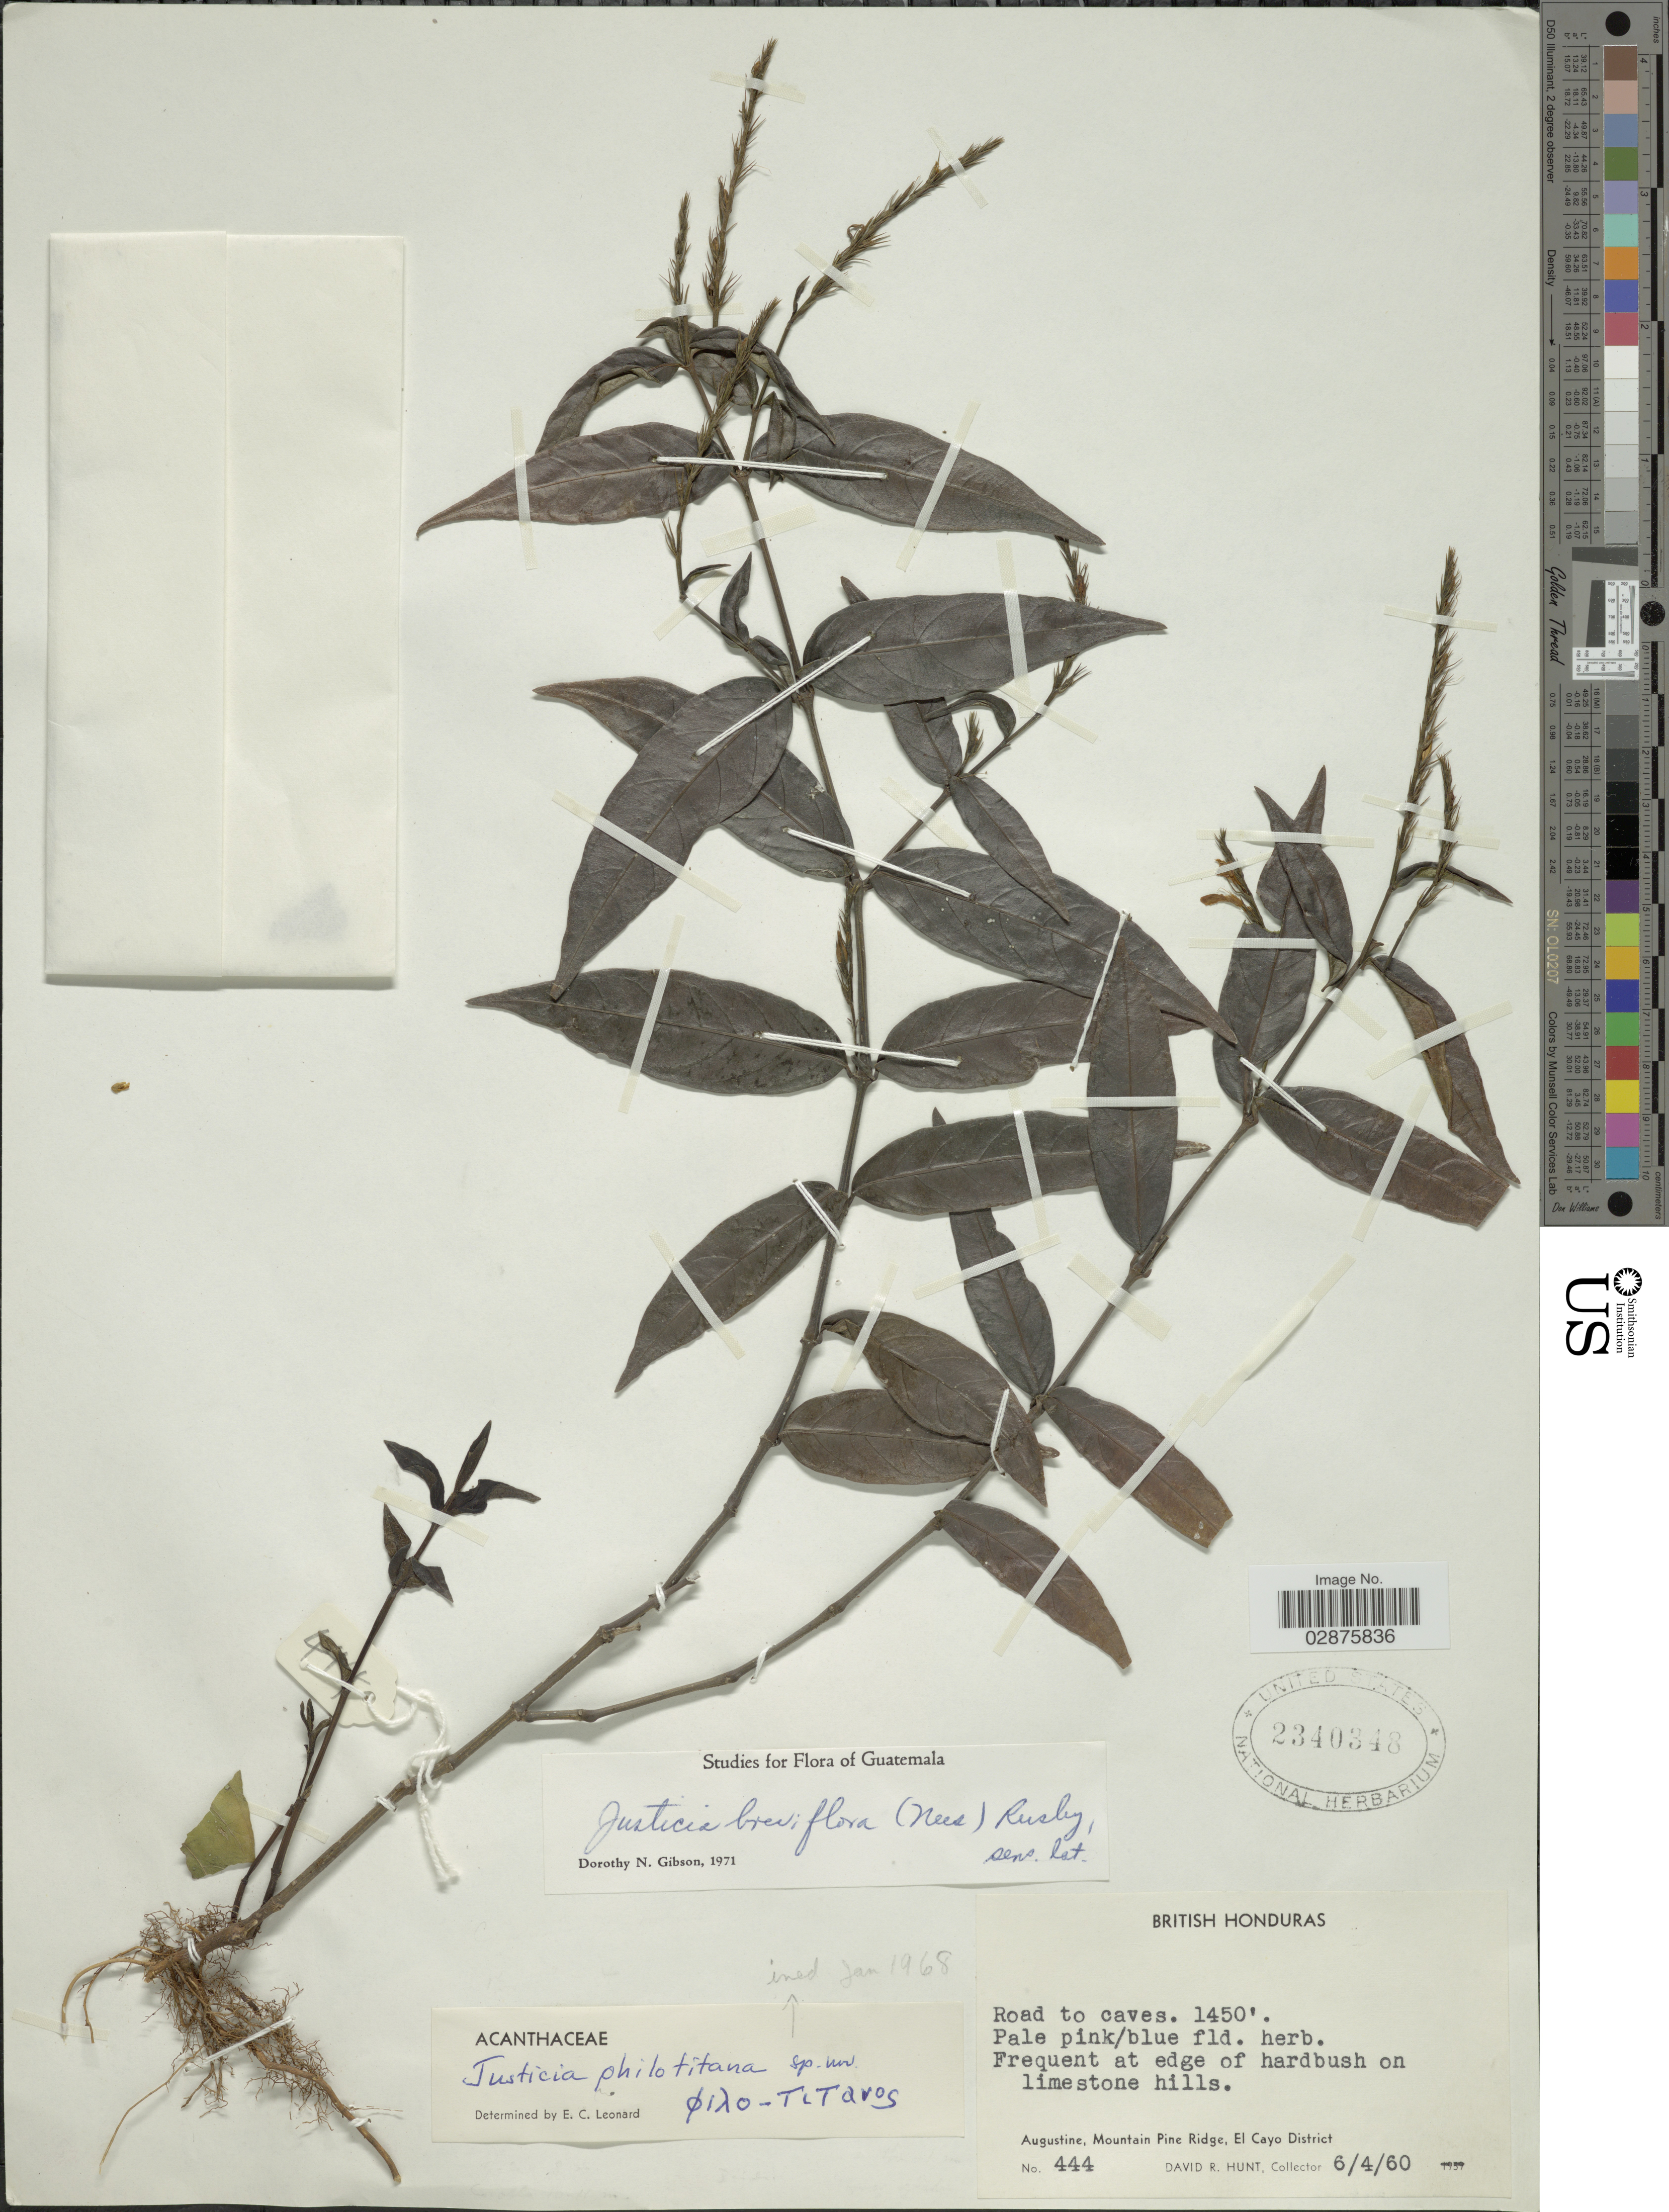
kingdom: Plantae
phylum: Tracheophyta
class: Magnoliopsida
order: Lamiales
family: Acanthaceae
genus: Justicia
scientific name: Justicia breviflora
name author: (Nees) Rusby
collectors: D. R. Hunt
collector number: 444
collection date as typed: Transcribed d/m/y: 6/4/60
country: Belize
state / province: Cayo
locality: Road to caves, Augustine, Mountain Pine Ridge, El Cayo District.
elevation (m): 442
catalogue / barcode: US 2340348